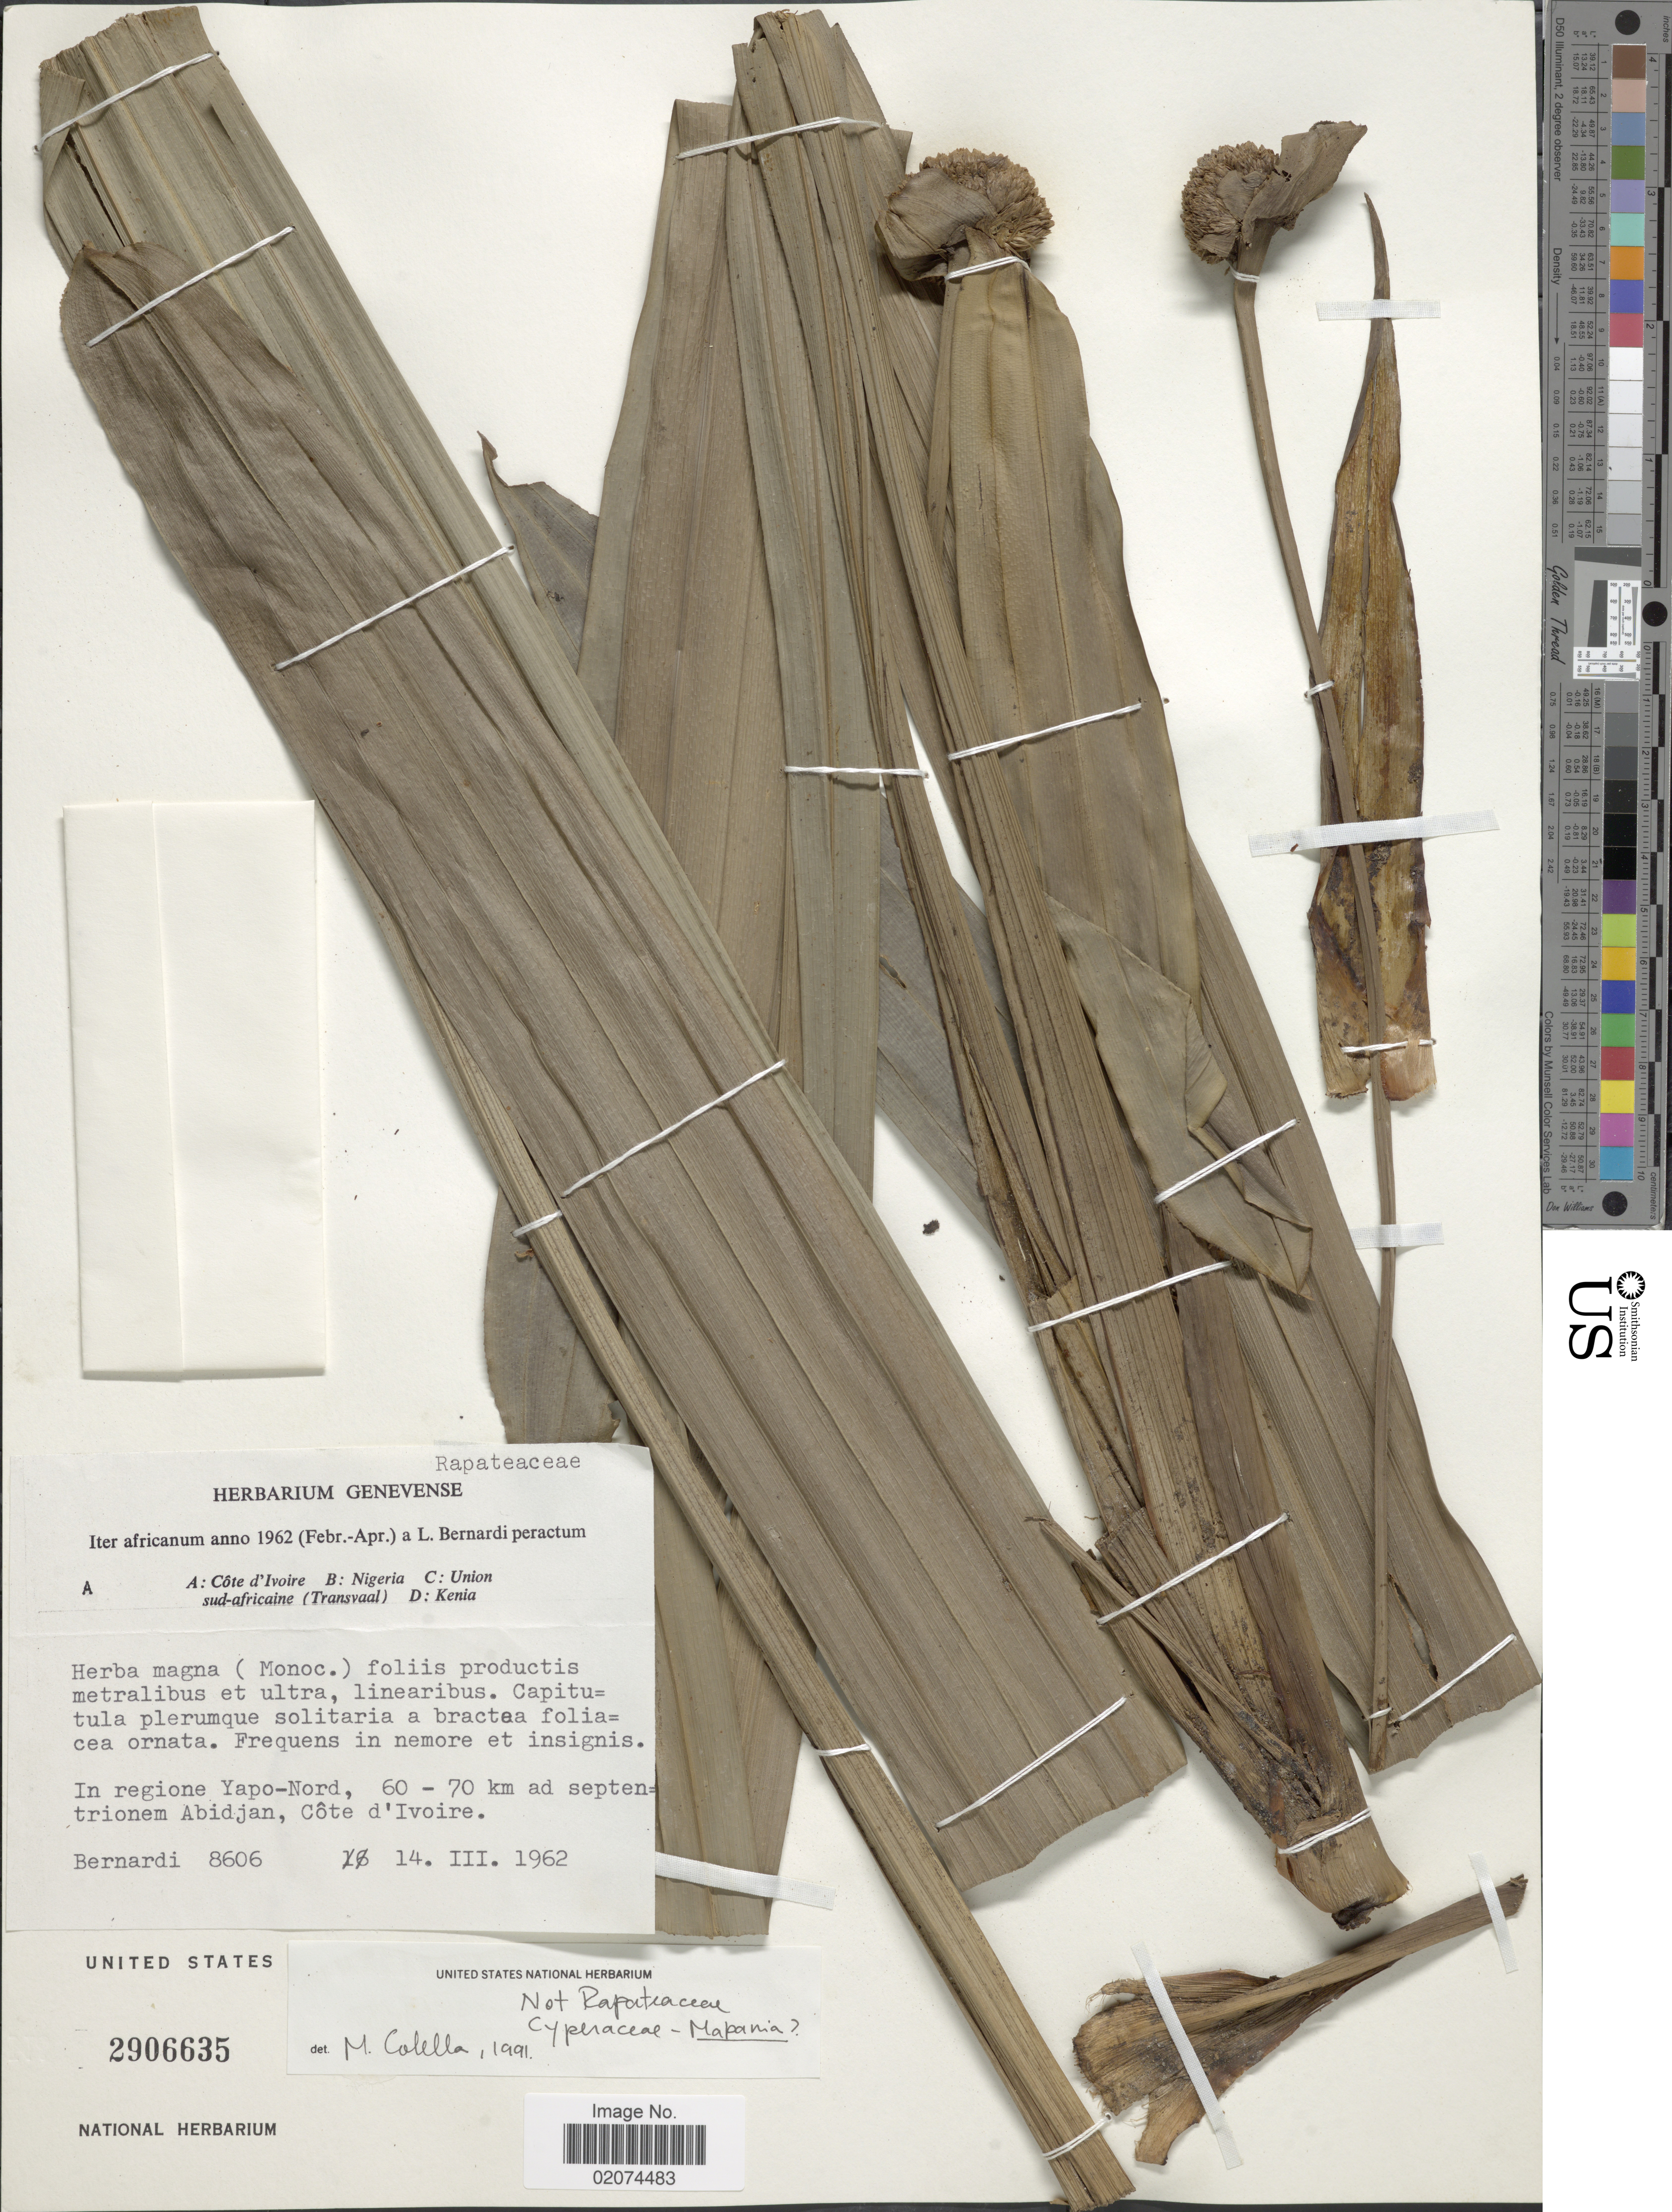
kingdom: Plantae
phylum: Tracheophyta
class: Liliopsida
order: Poales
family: Cyperaceae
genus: Mapania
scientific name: Mapania ivorensis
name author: (J. Raynal) J. Raynal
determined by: Strong, Mark T., (BOT), Smithsonian Institution - National Museum of Natural History (UNITED STATES)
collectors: Bernardi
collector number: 8606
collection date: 1962-03-14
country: Ivory Coast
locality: Africanum. In regione Yapo-Nord, 60-70 km a septentrionem Abidjan, Cote d'Ivoire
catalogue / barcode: US 2906635